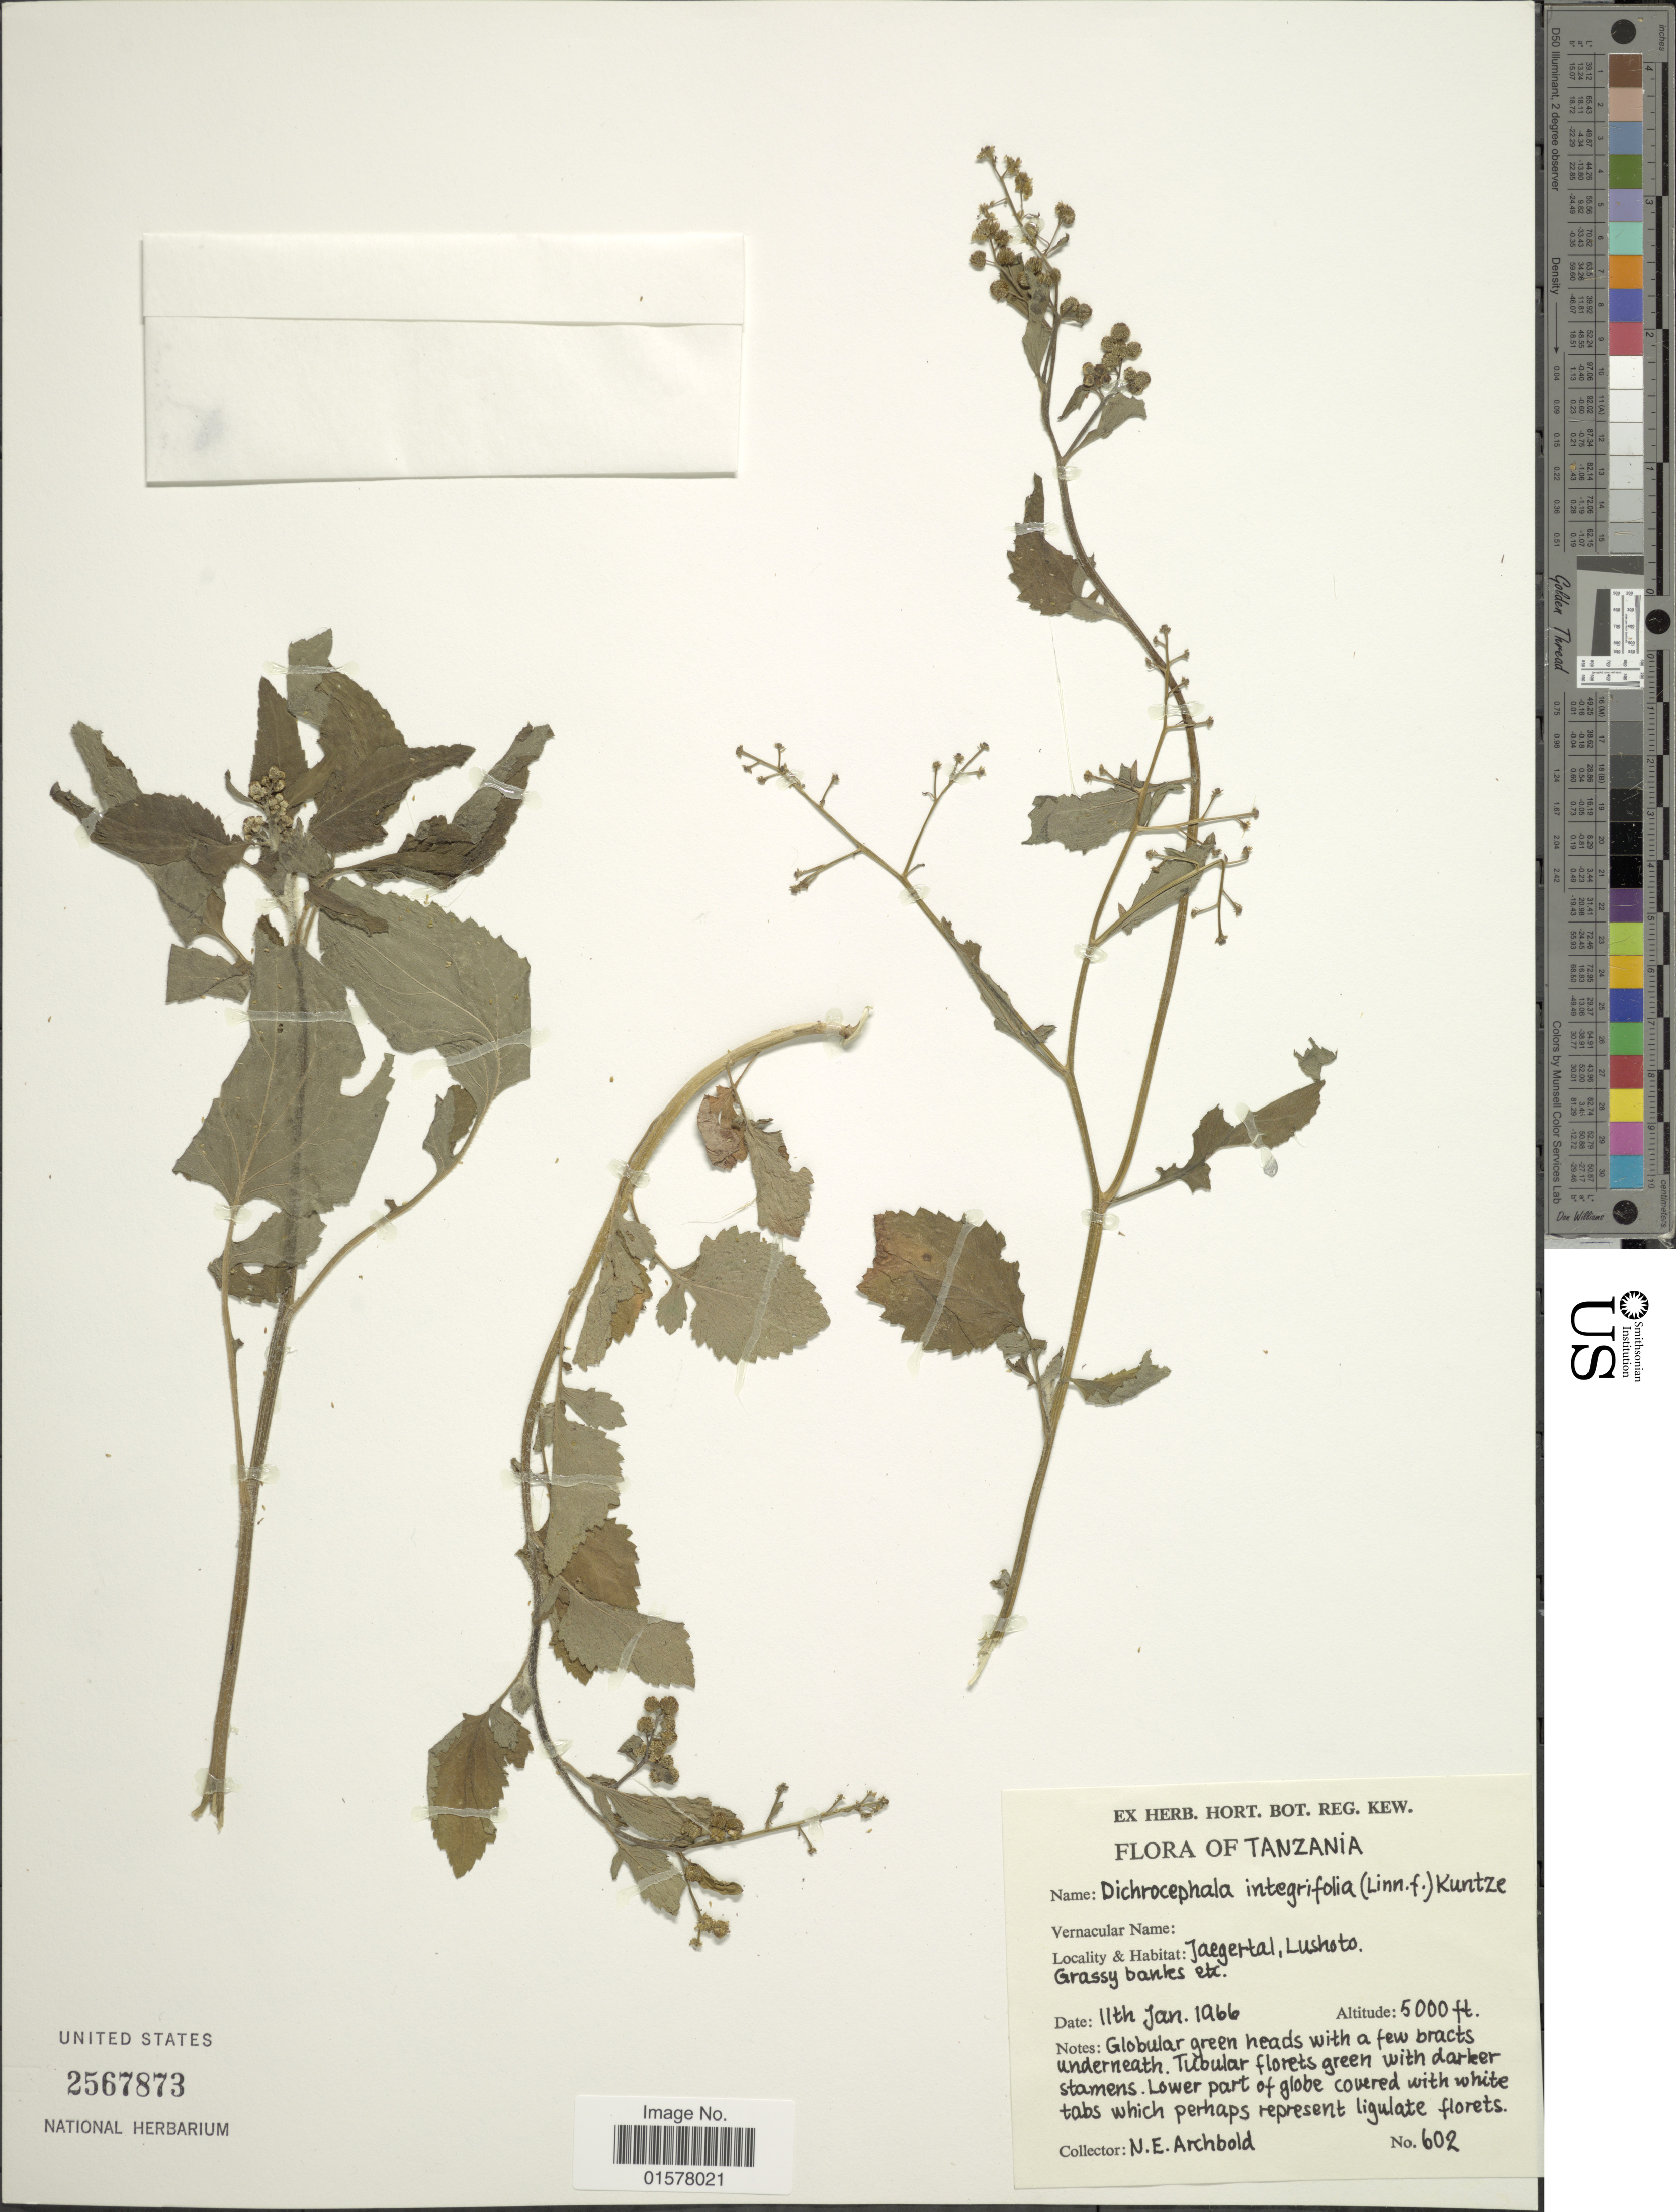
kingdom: Plantae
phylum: Tracheophyta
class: Magnoliopsida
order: Asterales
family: Asteraceae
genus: Dichrocephala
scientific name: Dichrocephala integrifolia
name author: (L. f.) Kuntze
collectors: -. Archbold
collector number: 602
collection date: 1966-01-11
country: Tanzania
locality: Jaegertal, Lushoto, Grassy banks etx.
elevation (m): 1524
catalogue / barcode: US 2567873